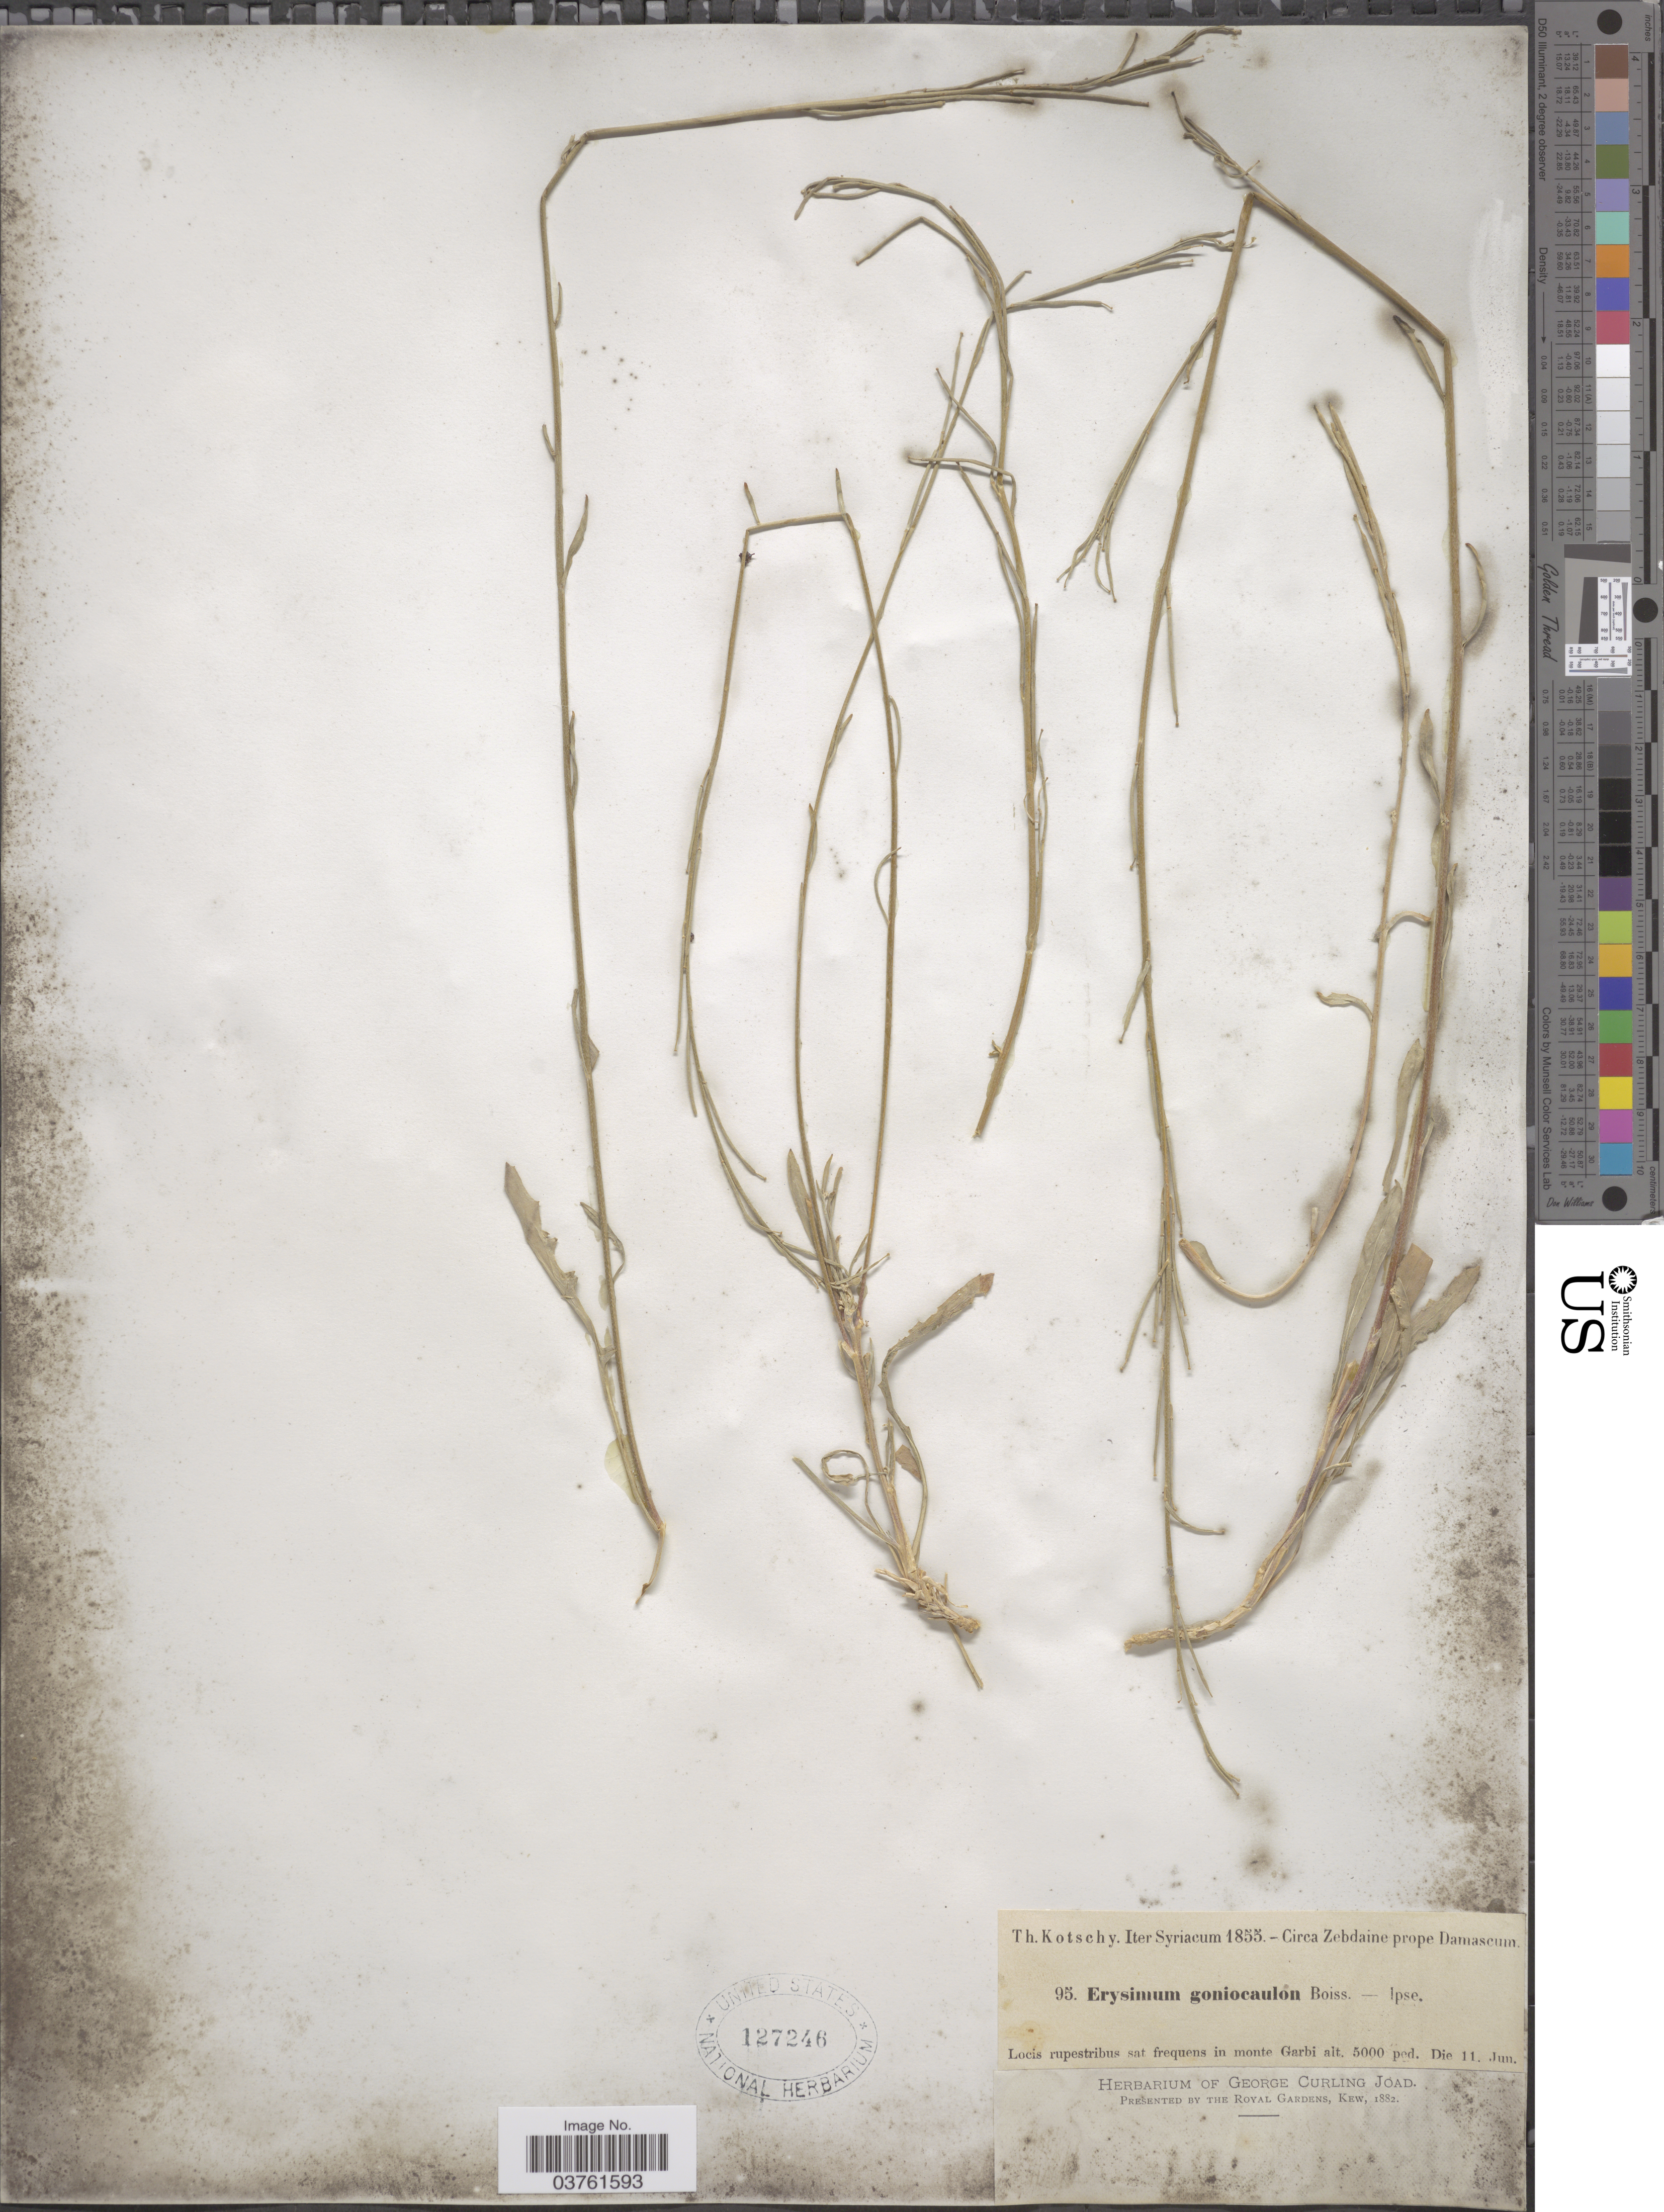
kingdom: Plantae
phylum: Tracheophyta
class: Magnoliopsida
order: Brassicales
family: Brassicaceae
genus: Erysimum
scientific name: Erysimum goniocaulon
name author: Boiss.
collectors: K. G. Kotschy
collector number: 95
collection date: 1855-06-11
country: Syria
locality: Iter Syriacum. Circa Zebdaine prope Damascum. Locis rupestribus sat frequens in monte Garbi.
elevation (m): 1524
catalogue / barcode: US 127246